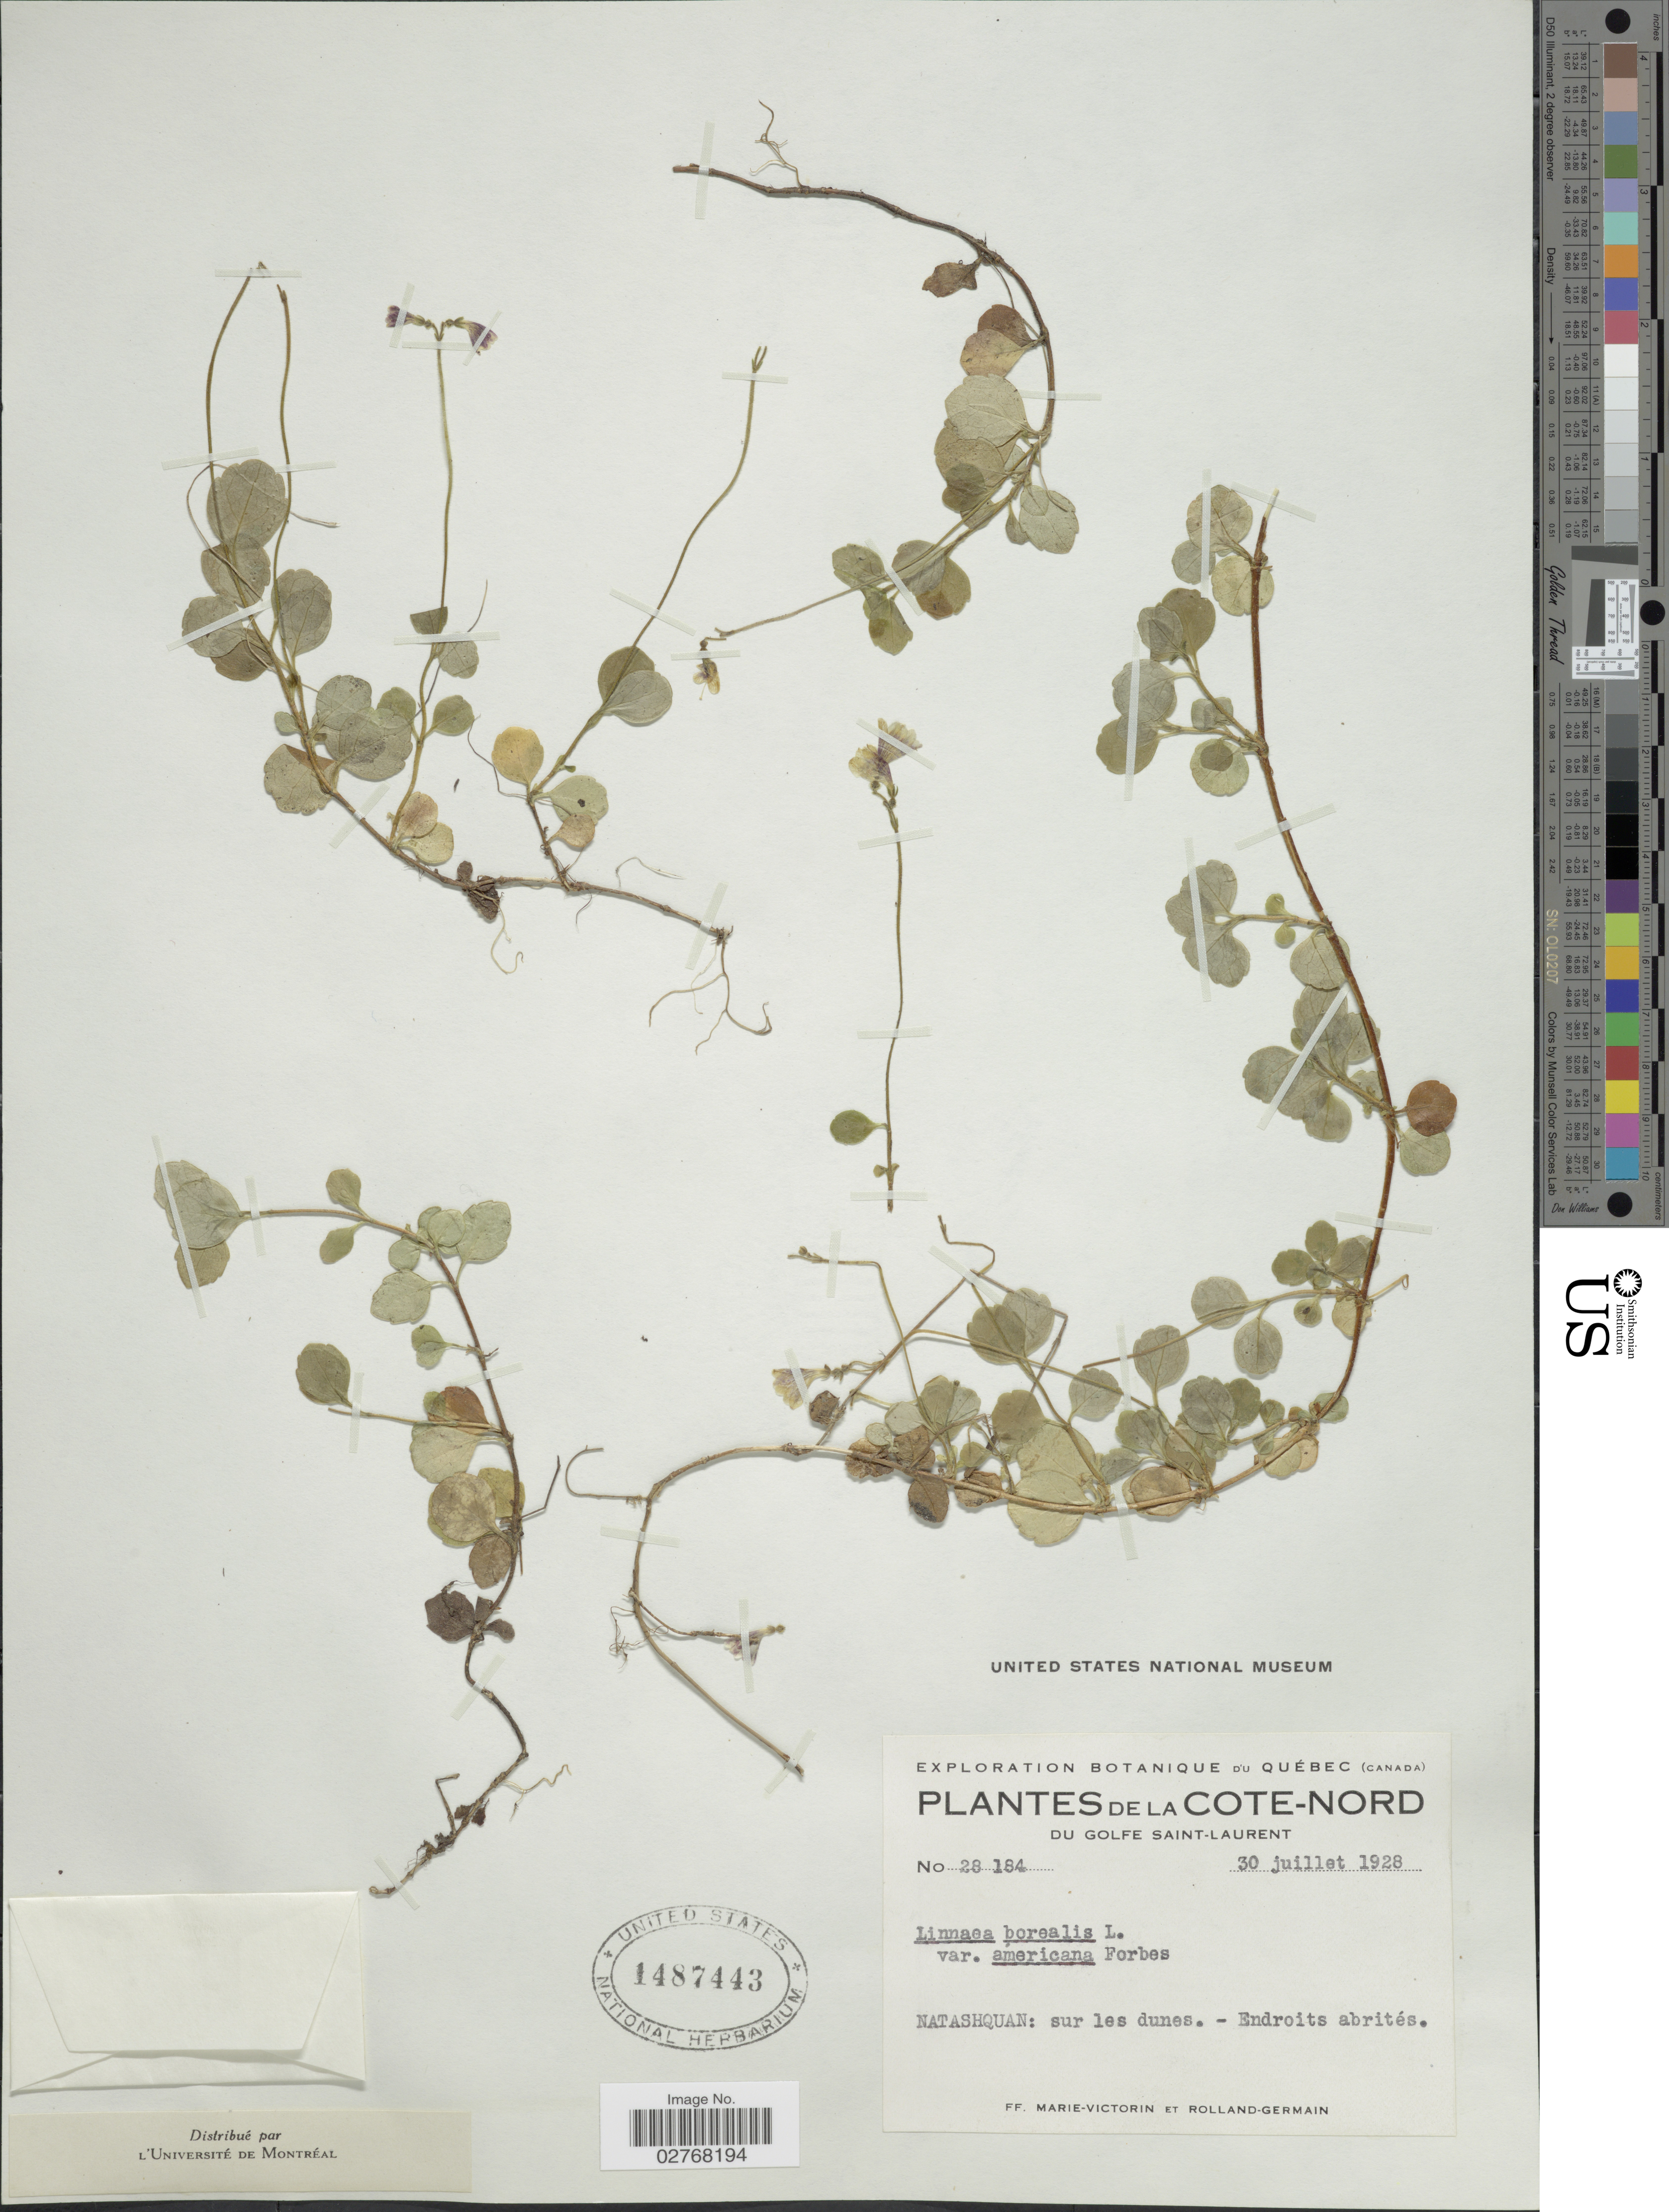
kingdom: Plantae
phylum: Tracheophyta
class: Magnoliopsida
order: Dipsacales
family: Caprifoliaceae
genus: Linnaea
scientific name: Linnaea borealis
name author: L.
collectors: F. Marie-Victorin & Rolland-Germain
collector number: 28184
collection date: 1928-07-30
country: Canada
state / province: Quebec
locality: De la Cote-Nord. Du Golfe Saint-Laurent. Natashquan: sur les dunes.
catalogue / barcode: US 1487443